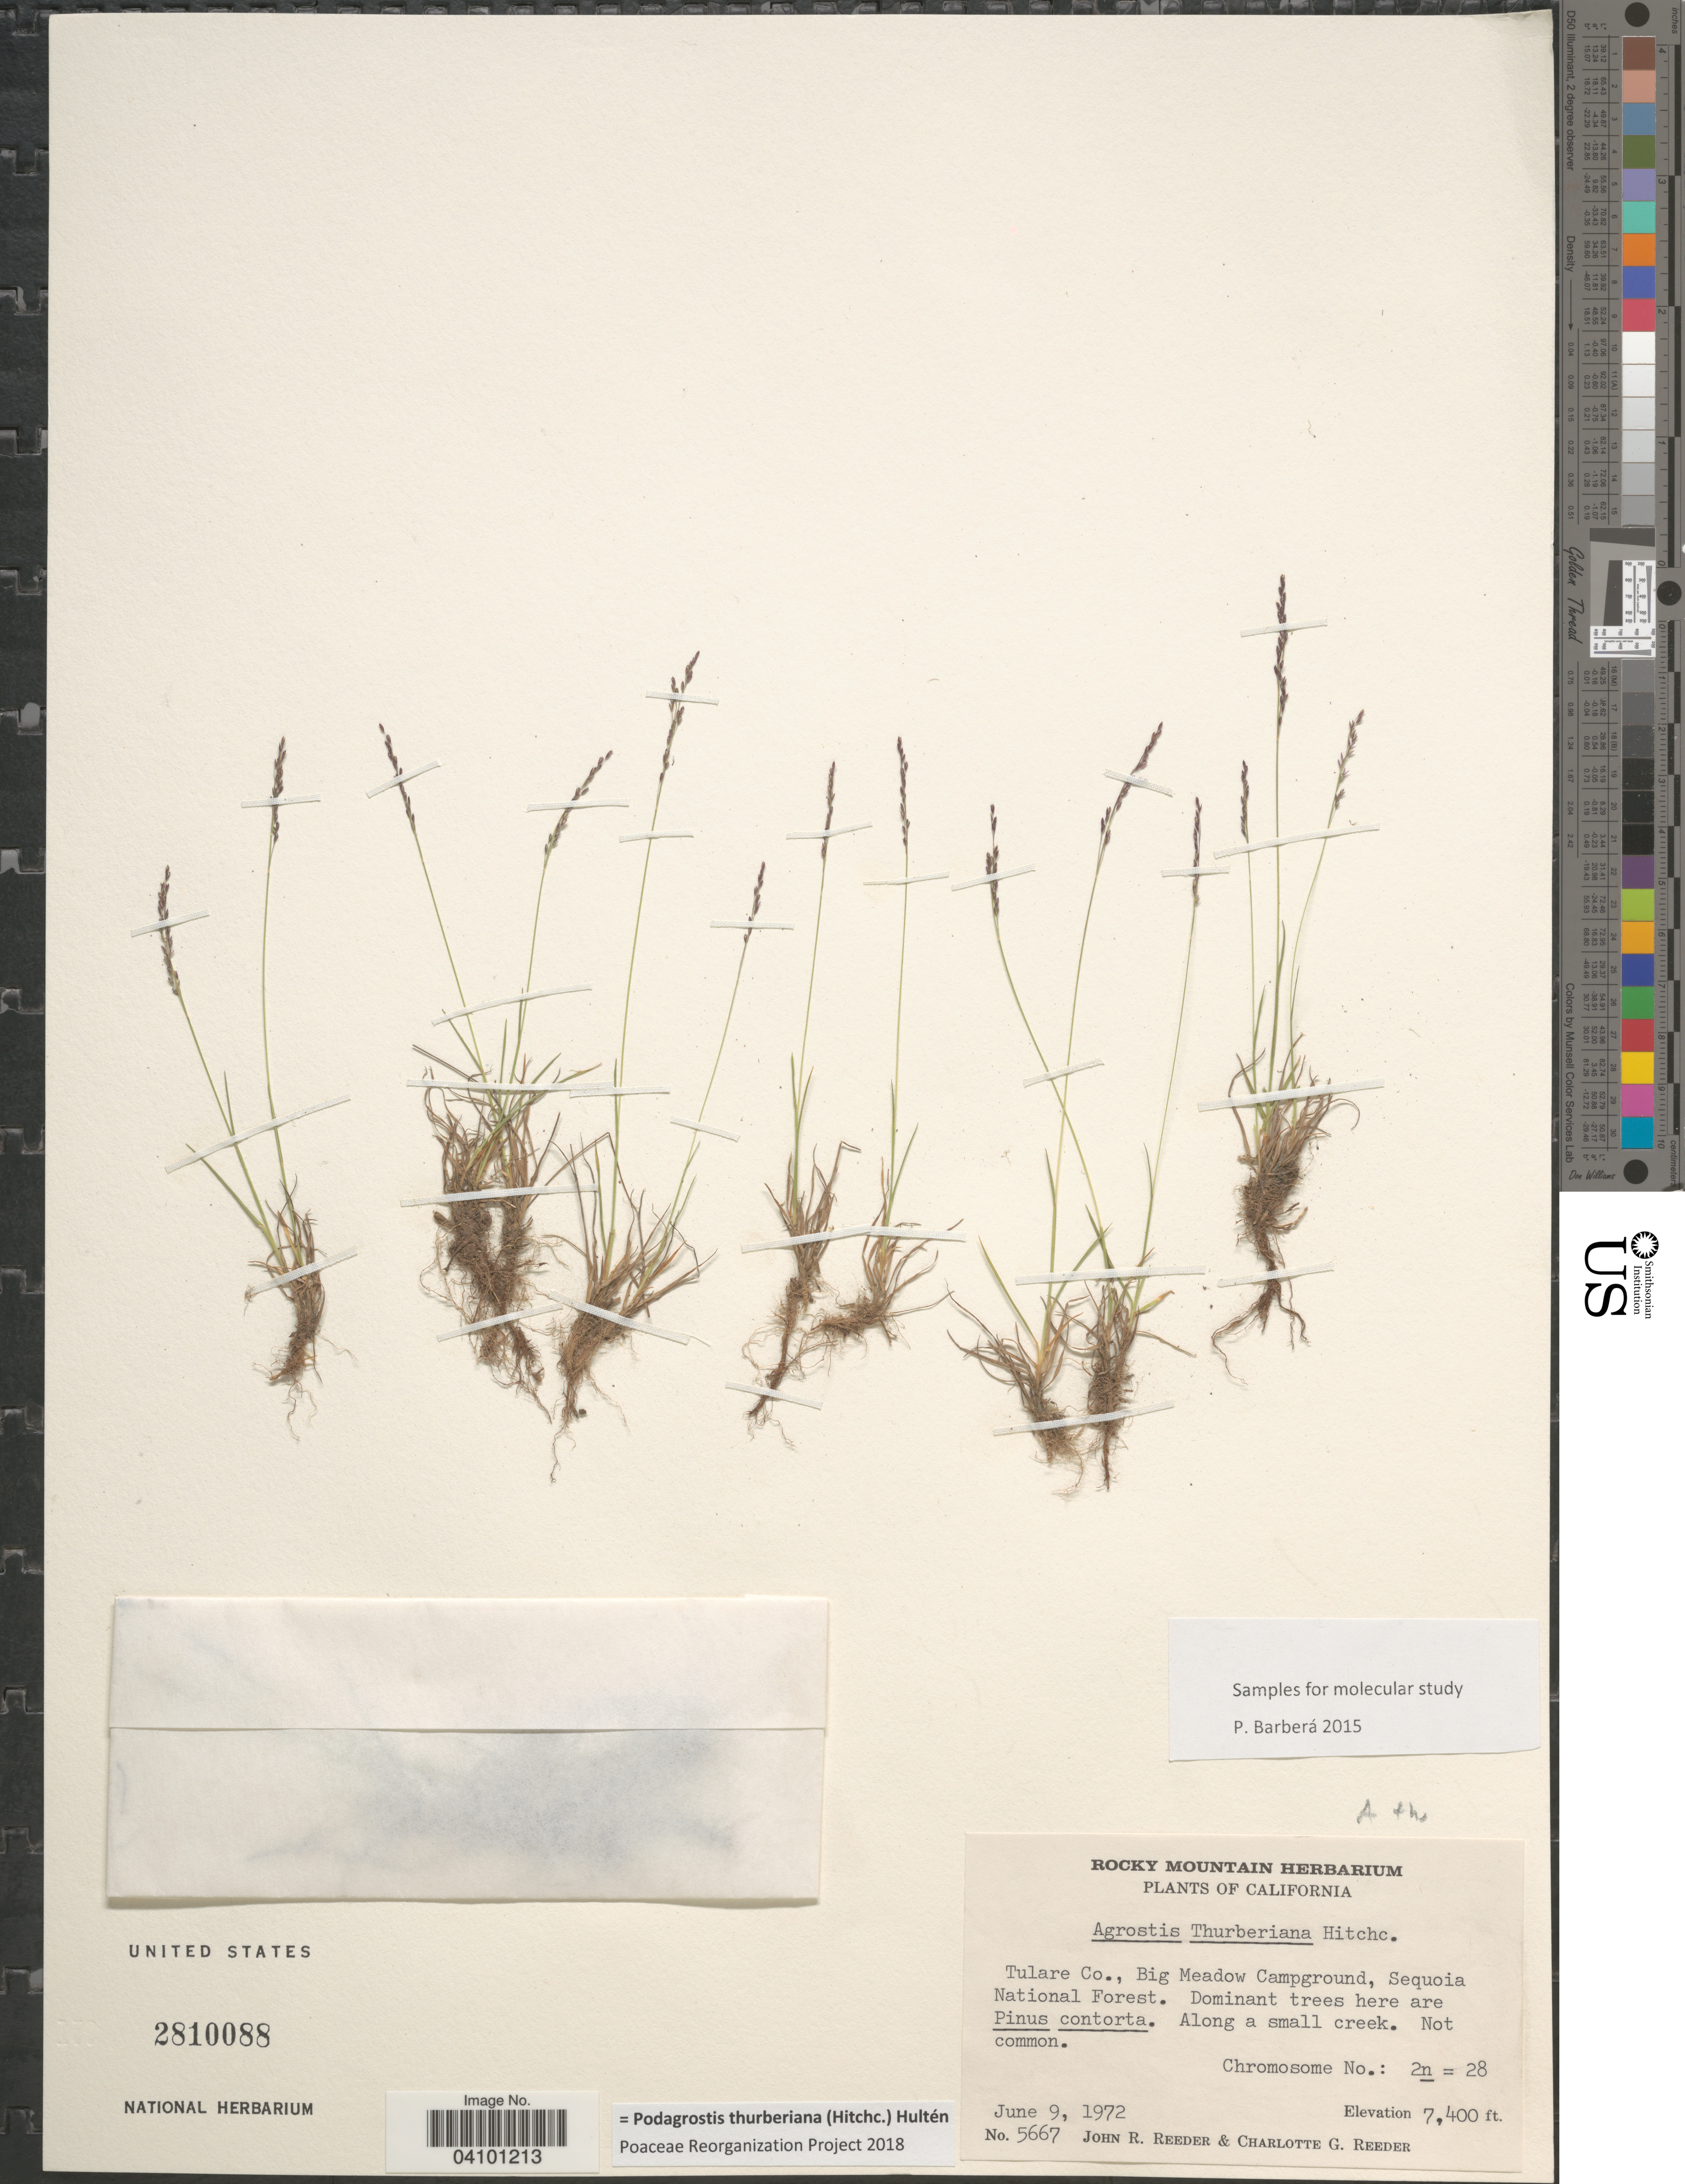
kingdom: Plantae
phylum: Tracheophyta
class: Liliopsida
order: Poales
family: Poaceae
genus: Podagrostis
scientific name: Podagrostis thurberiana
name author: Hitchc.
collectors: J. R. Reeder & C. G. Reeder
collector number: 5667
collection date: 1972-06-09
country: United States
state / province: California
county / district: Tulare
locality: Tulare Co., Big Meadow Campground, Sequoia National Forest.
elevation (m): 2256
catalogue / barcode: US 2810088